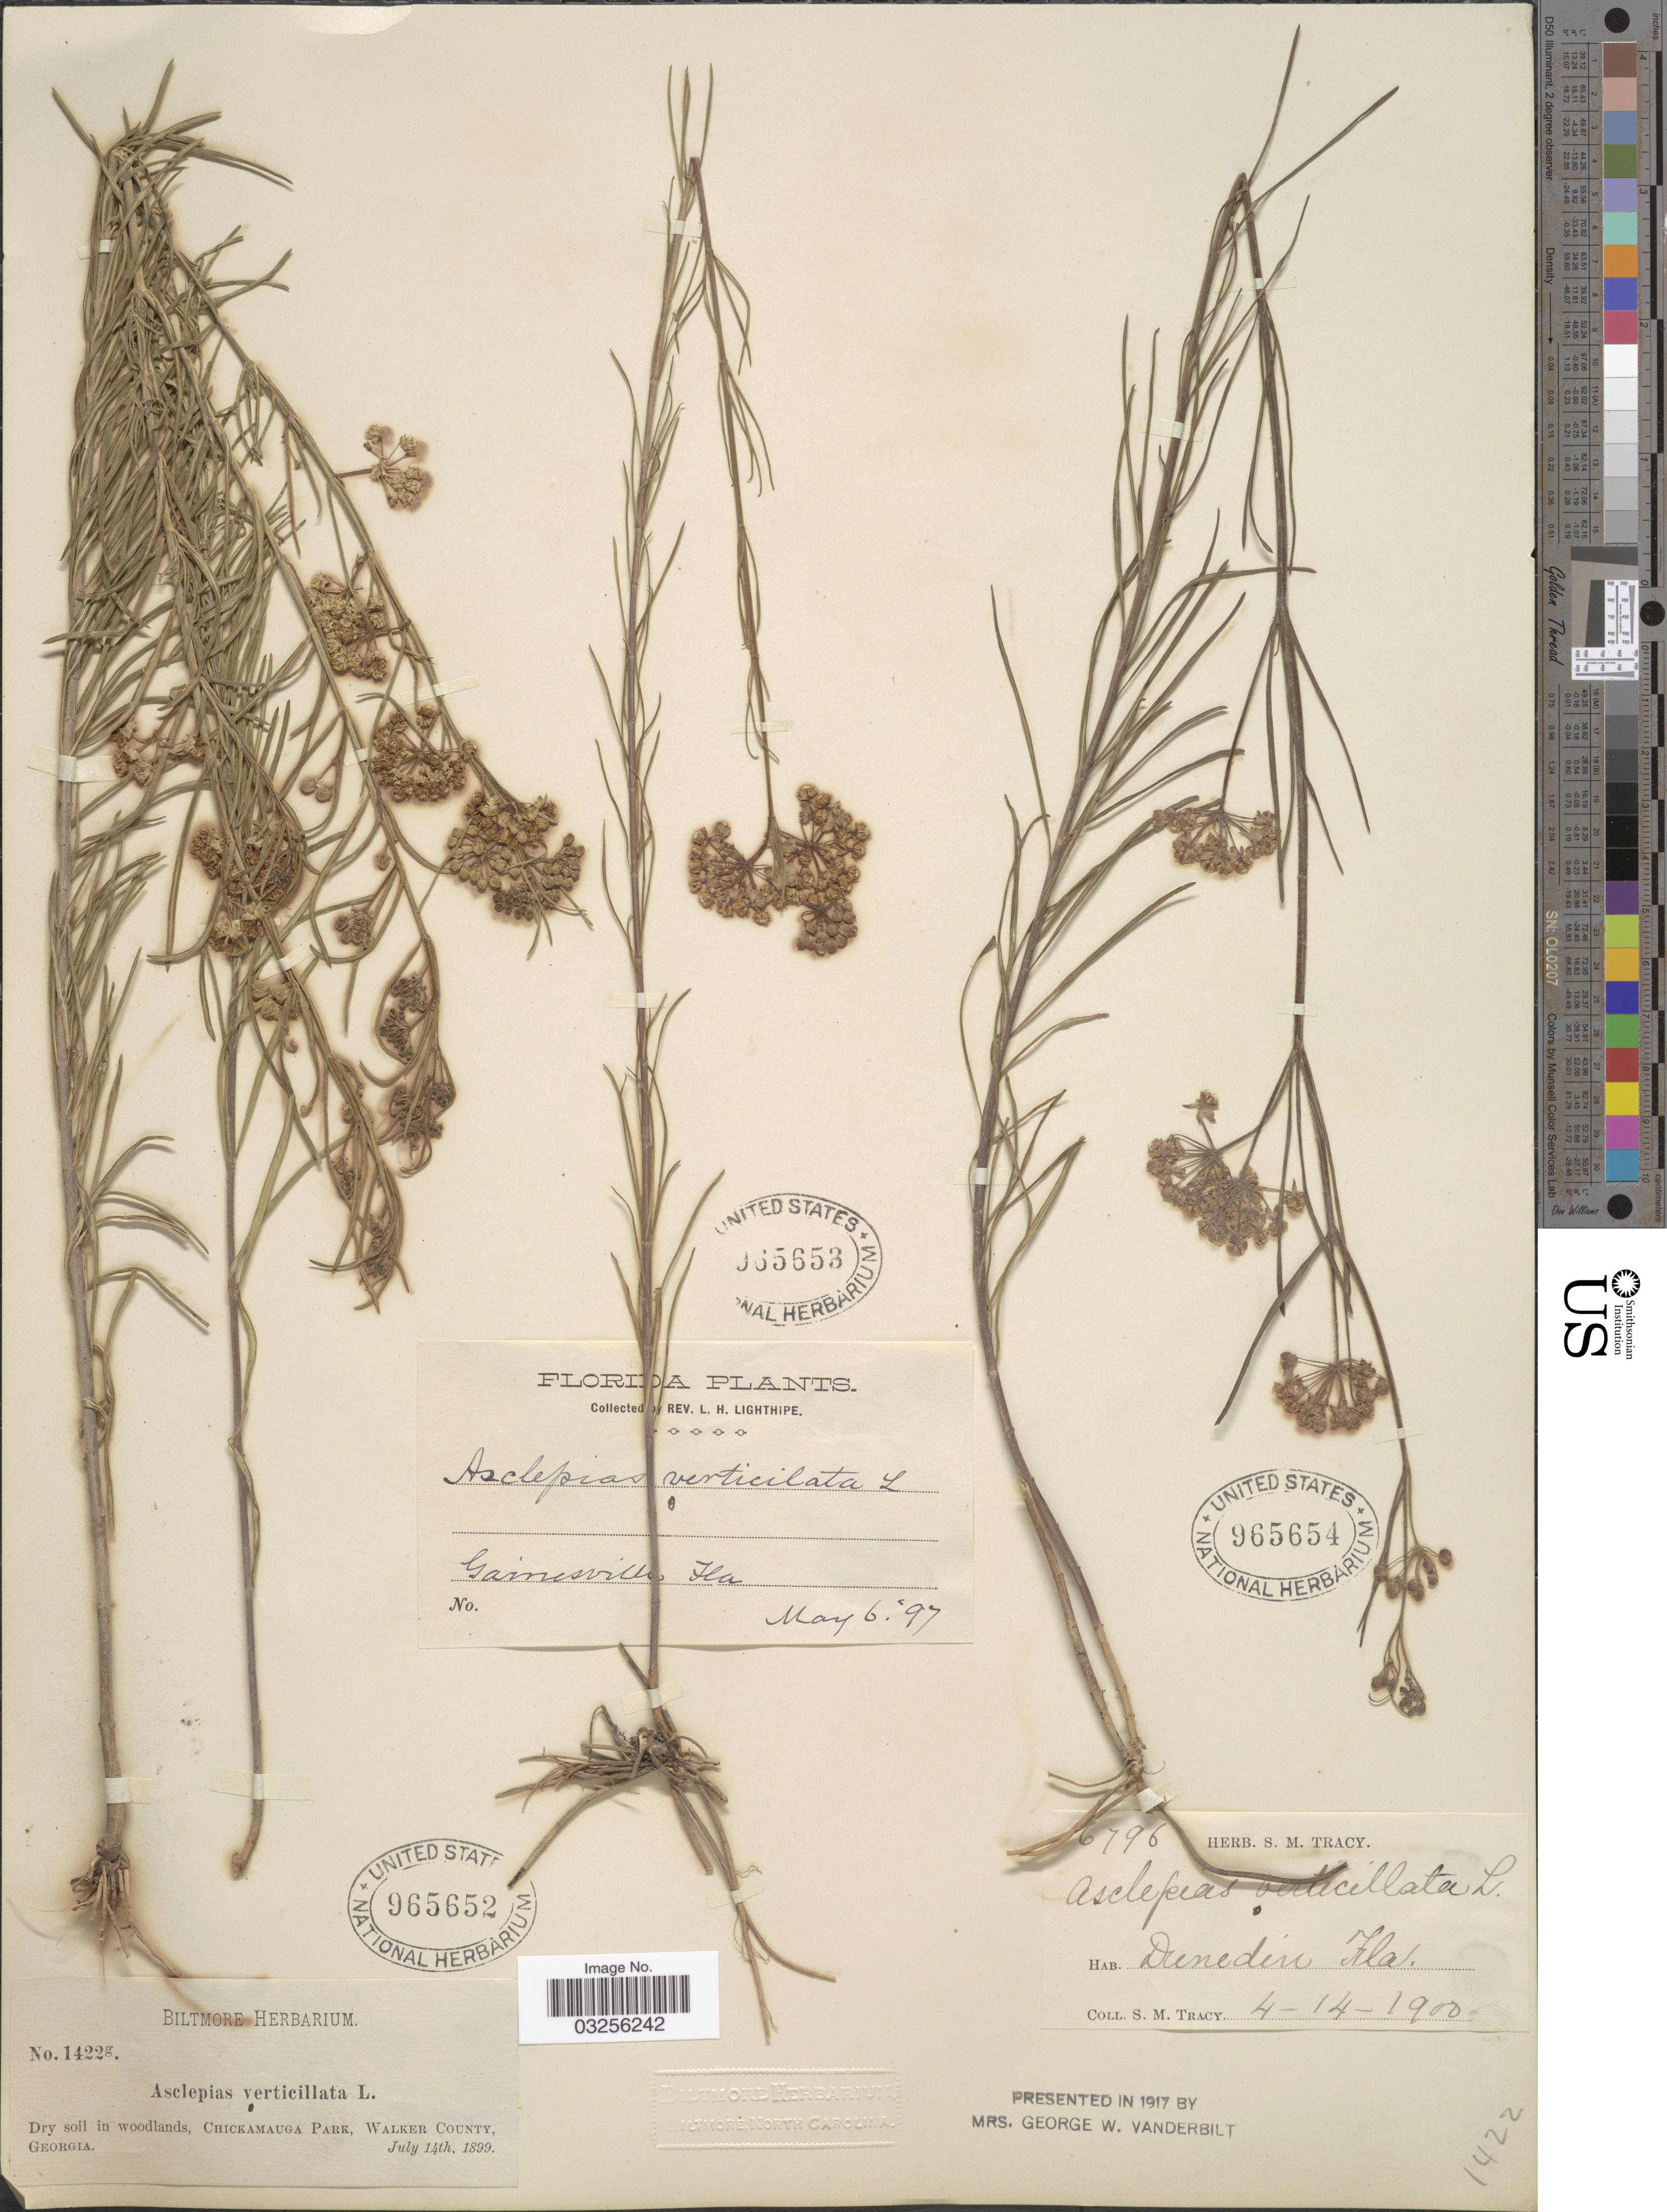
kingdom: Plantae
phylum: Tracheophyta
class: Magnoliopsida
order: Gentianales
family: Apocynaceae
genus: Asclepias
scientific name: Asclepias verticillata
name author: L.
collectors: S. M. Tracy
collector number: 6796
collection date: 1900-04-14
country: United States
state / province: Florida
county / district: Pinellas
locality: Dunedin.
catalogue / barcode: US 965654-3